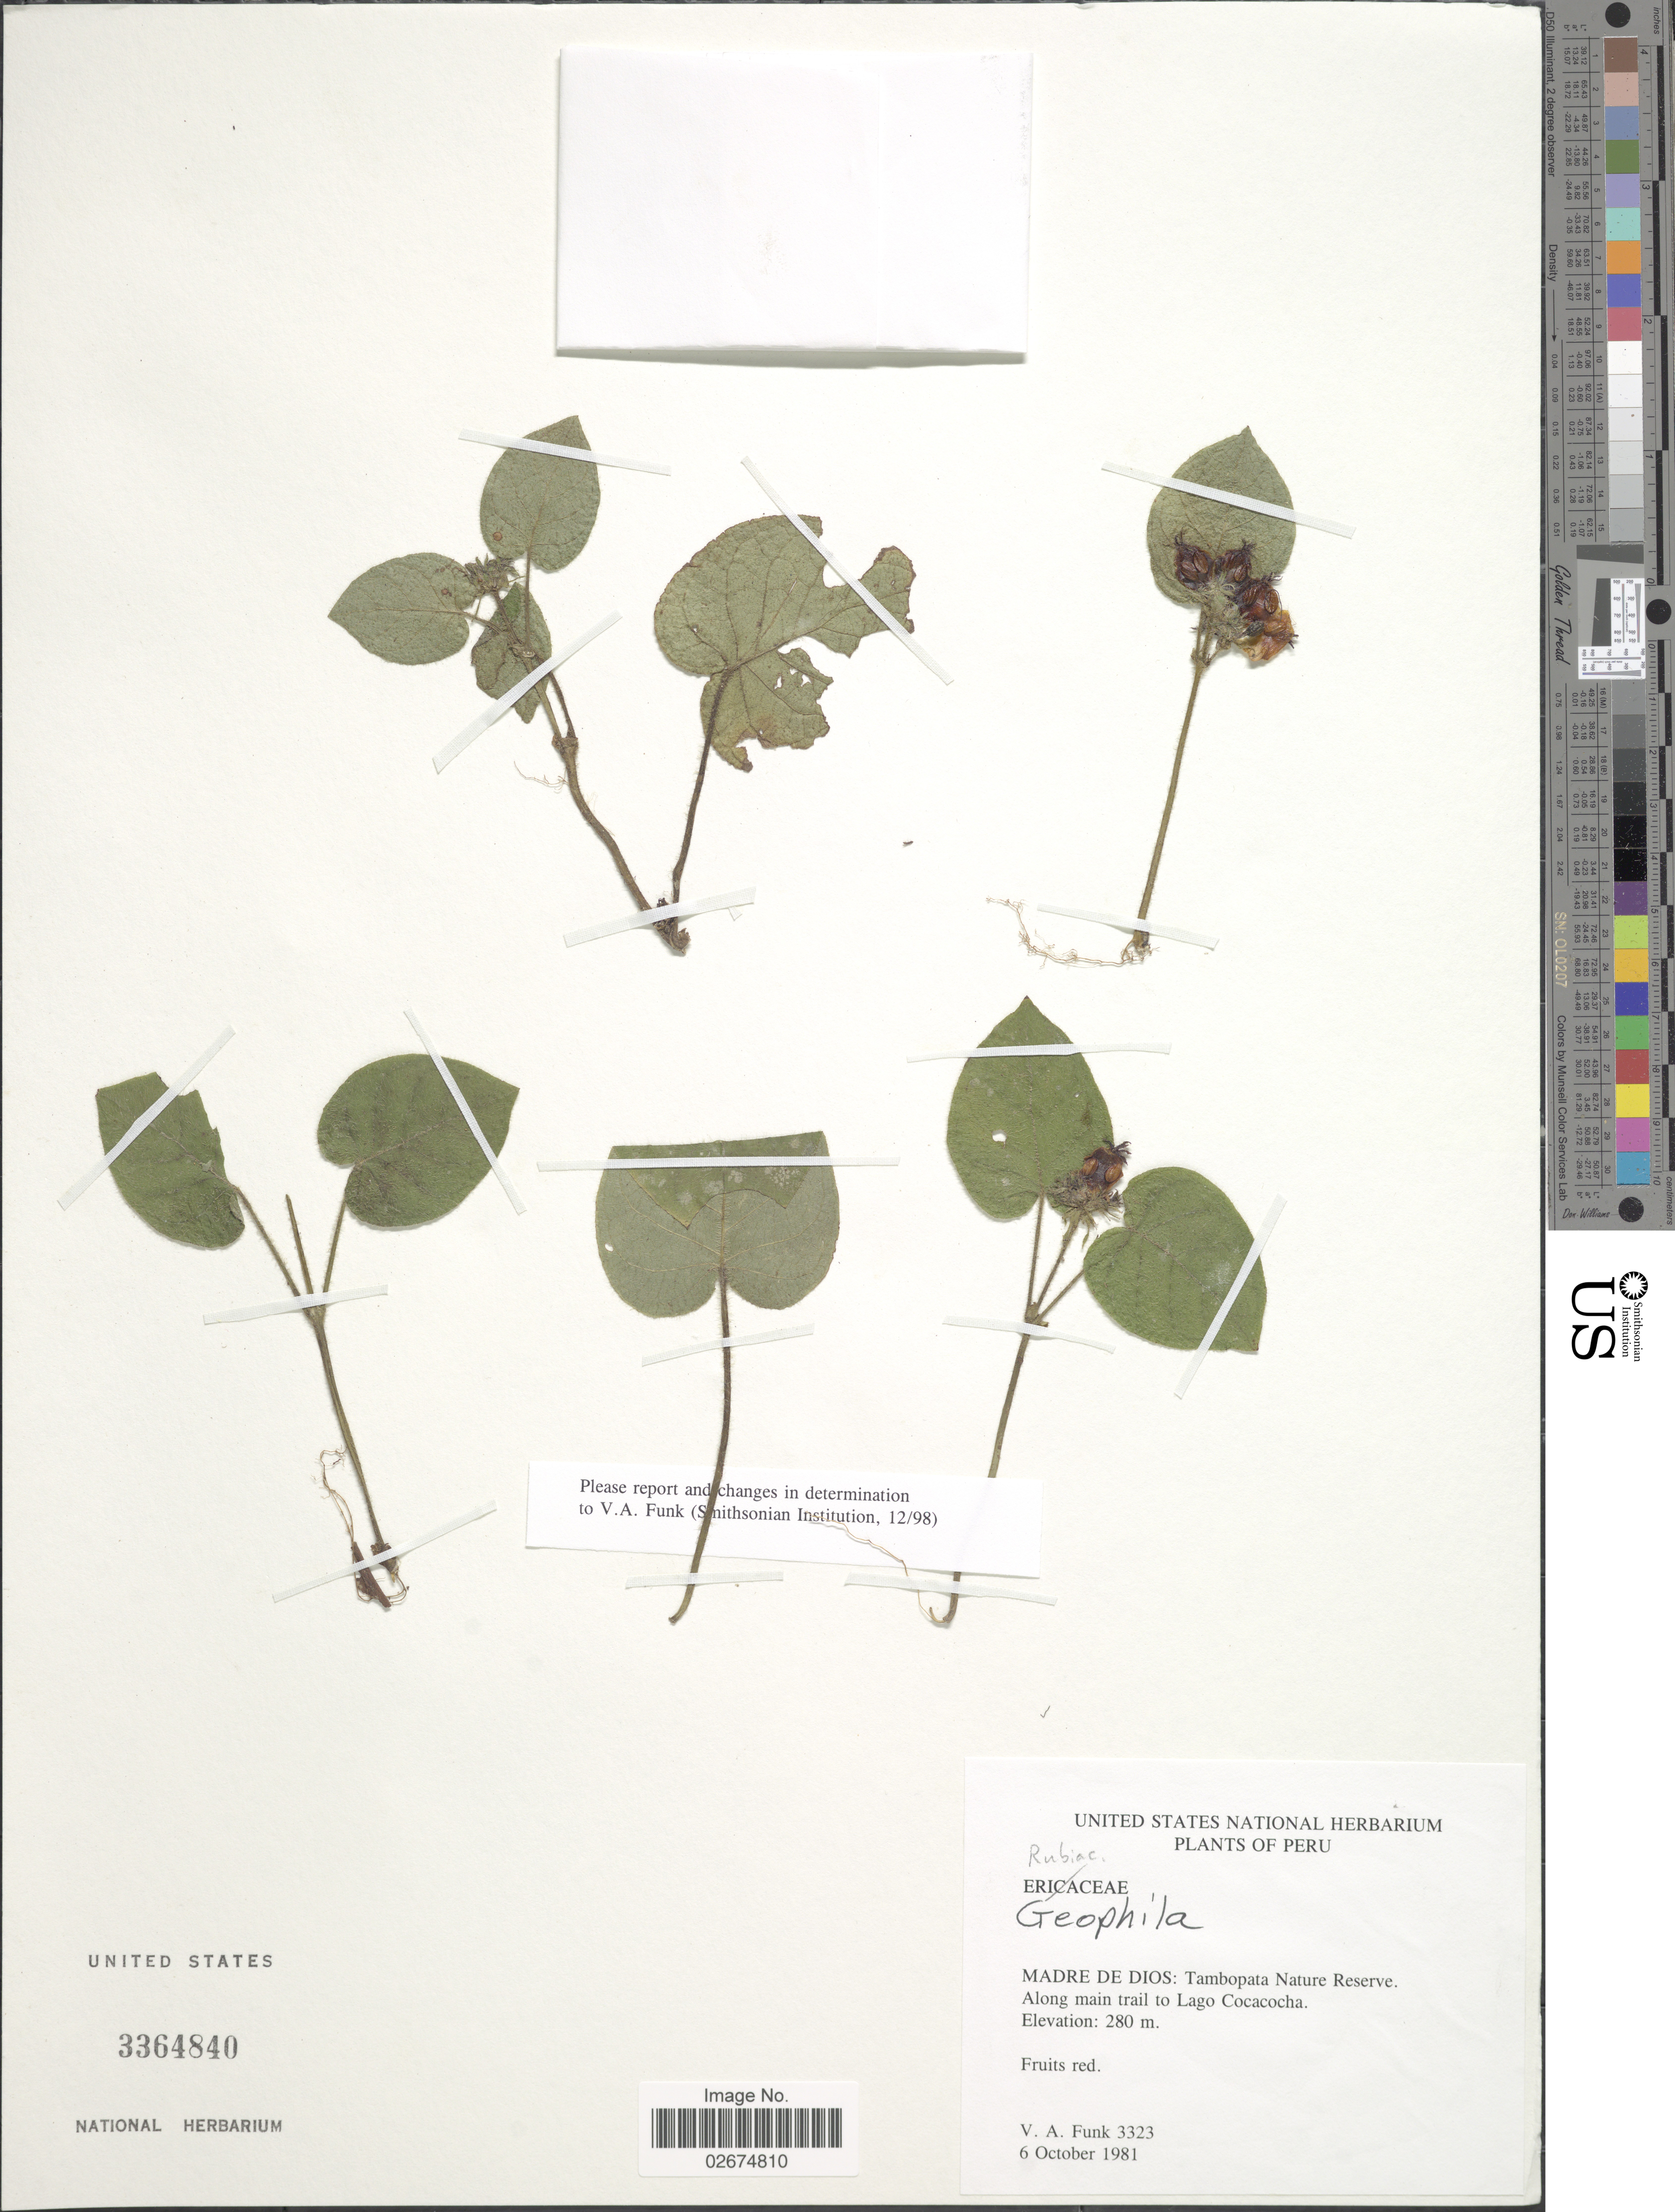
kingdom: Plantae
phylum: Tracheophyta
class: Magnoliopsida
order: Gentianales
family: Rubiaceae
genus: Geophila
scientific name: Geophila sp.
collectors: V. Funk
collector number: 3323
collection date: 1981-10-06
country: Peru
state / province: Madre de Dios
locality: Tambopata Nature Reserve. Along main trail to Lago Cocacocha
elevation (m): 280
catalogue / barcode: US 3364840